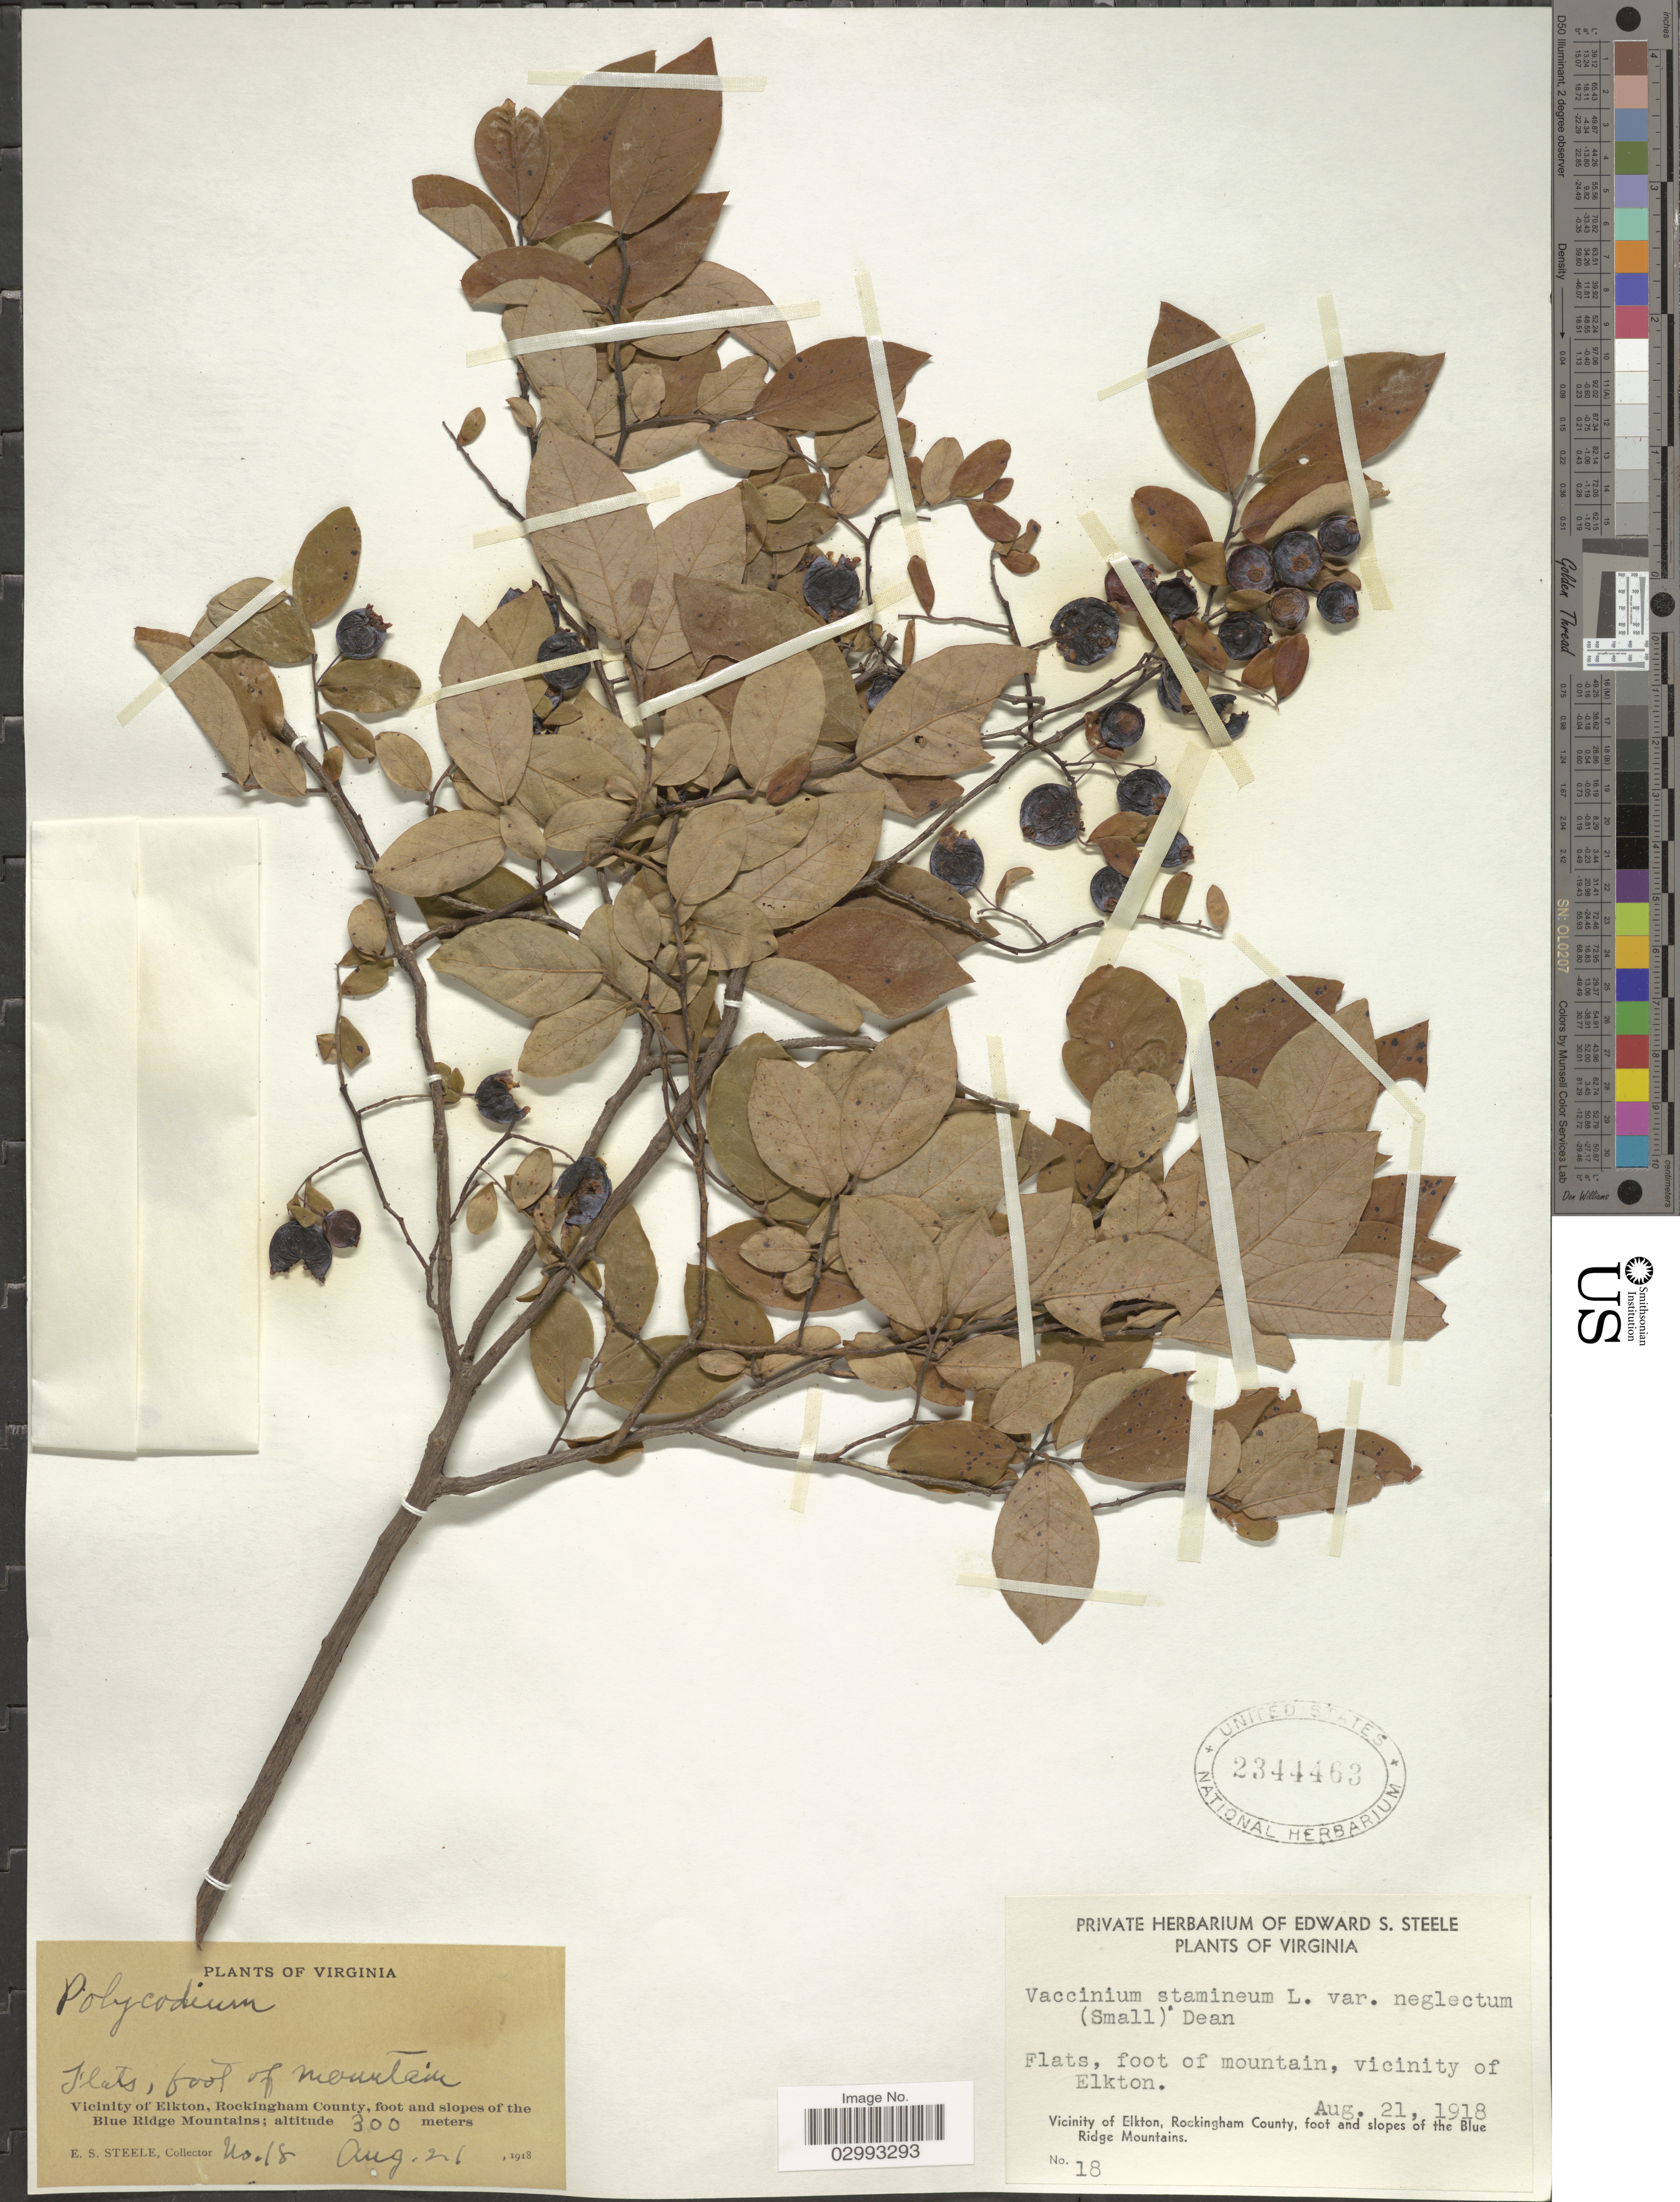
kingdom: Plantae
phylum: Tracheophyta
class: Magnoliopsida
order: Ericales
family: Ericaceae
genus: Polycodium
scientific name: Polycodium stamineum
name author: (L.) Greene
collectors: E. Steele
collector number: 18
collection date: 1918-08-21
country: United States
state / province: Virginia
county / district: Rockingham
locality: Flats, foot of mountain. Vicinity of Elkton, foot and slopes of the Blue Ridge Mountains.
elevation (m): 300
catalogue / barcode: US 2344463